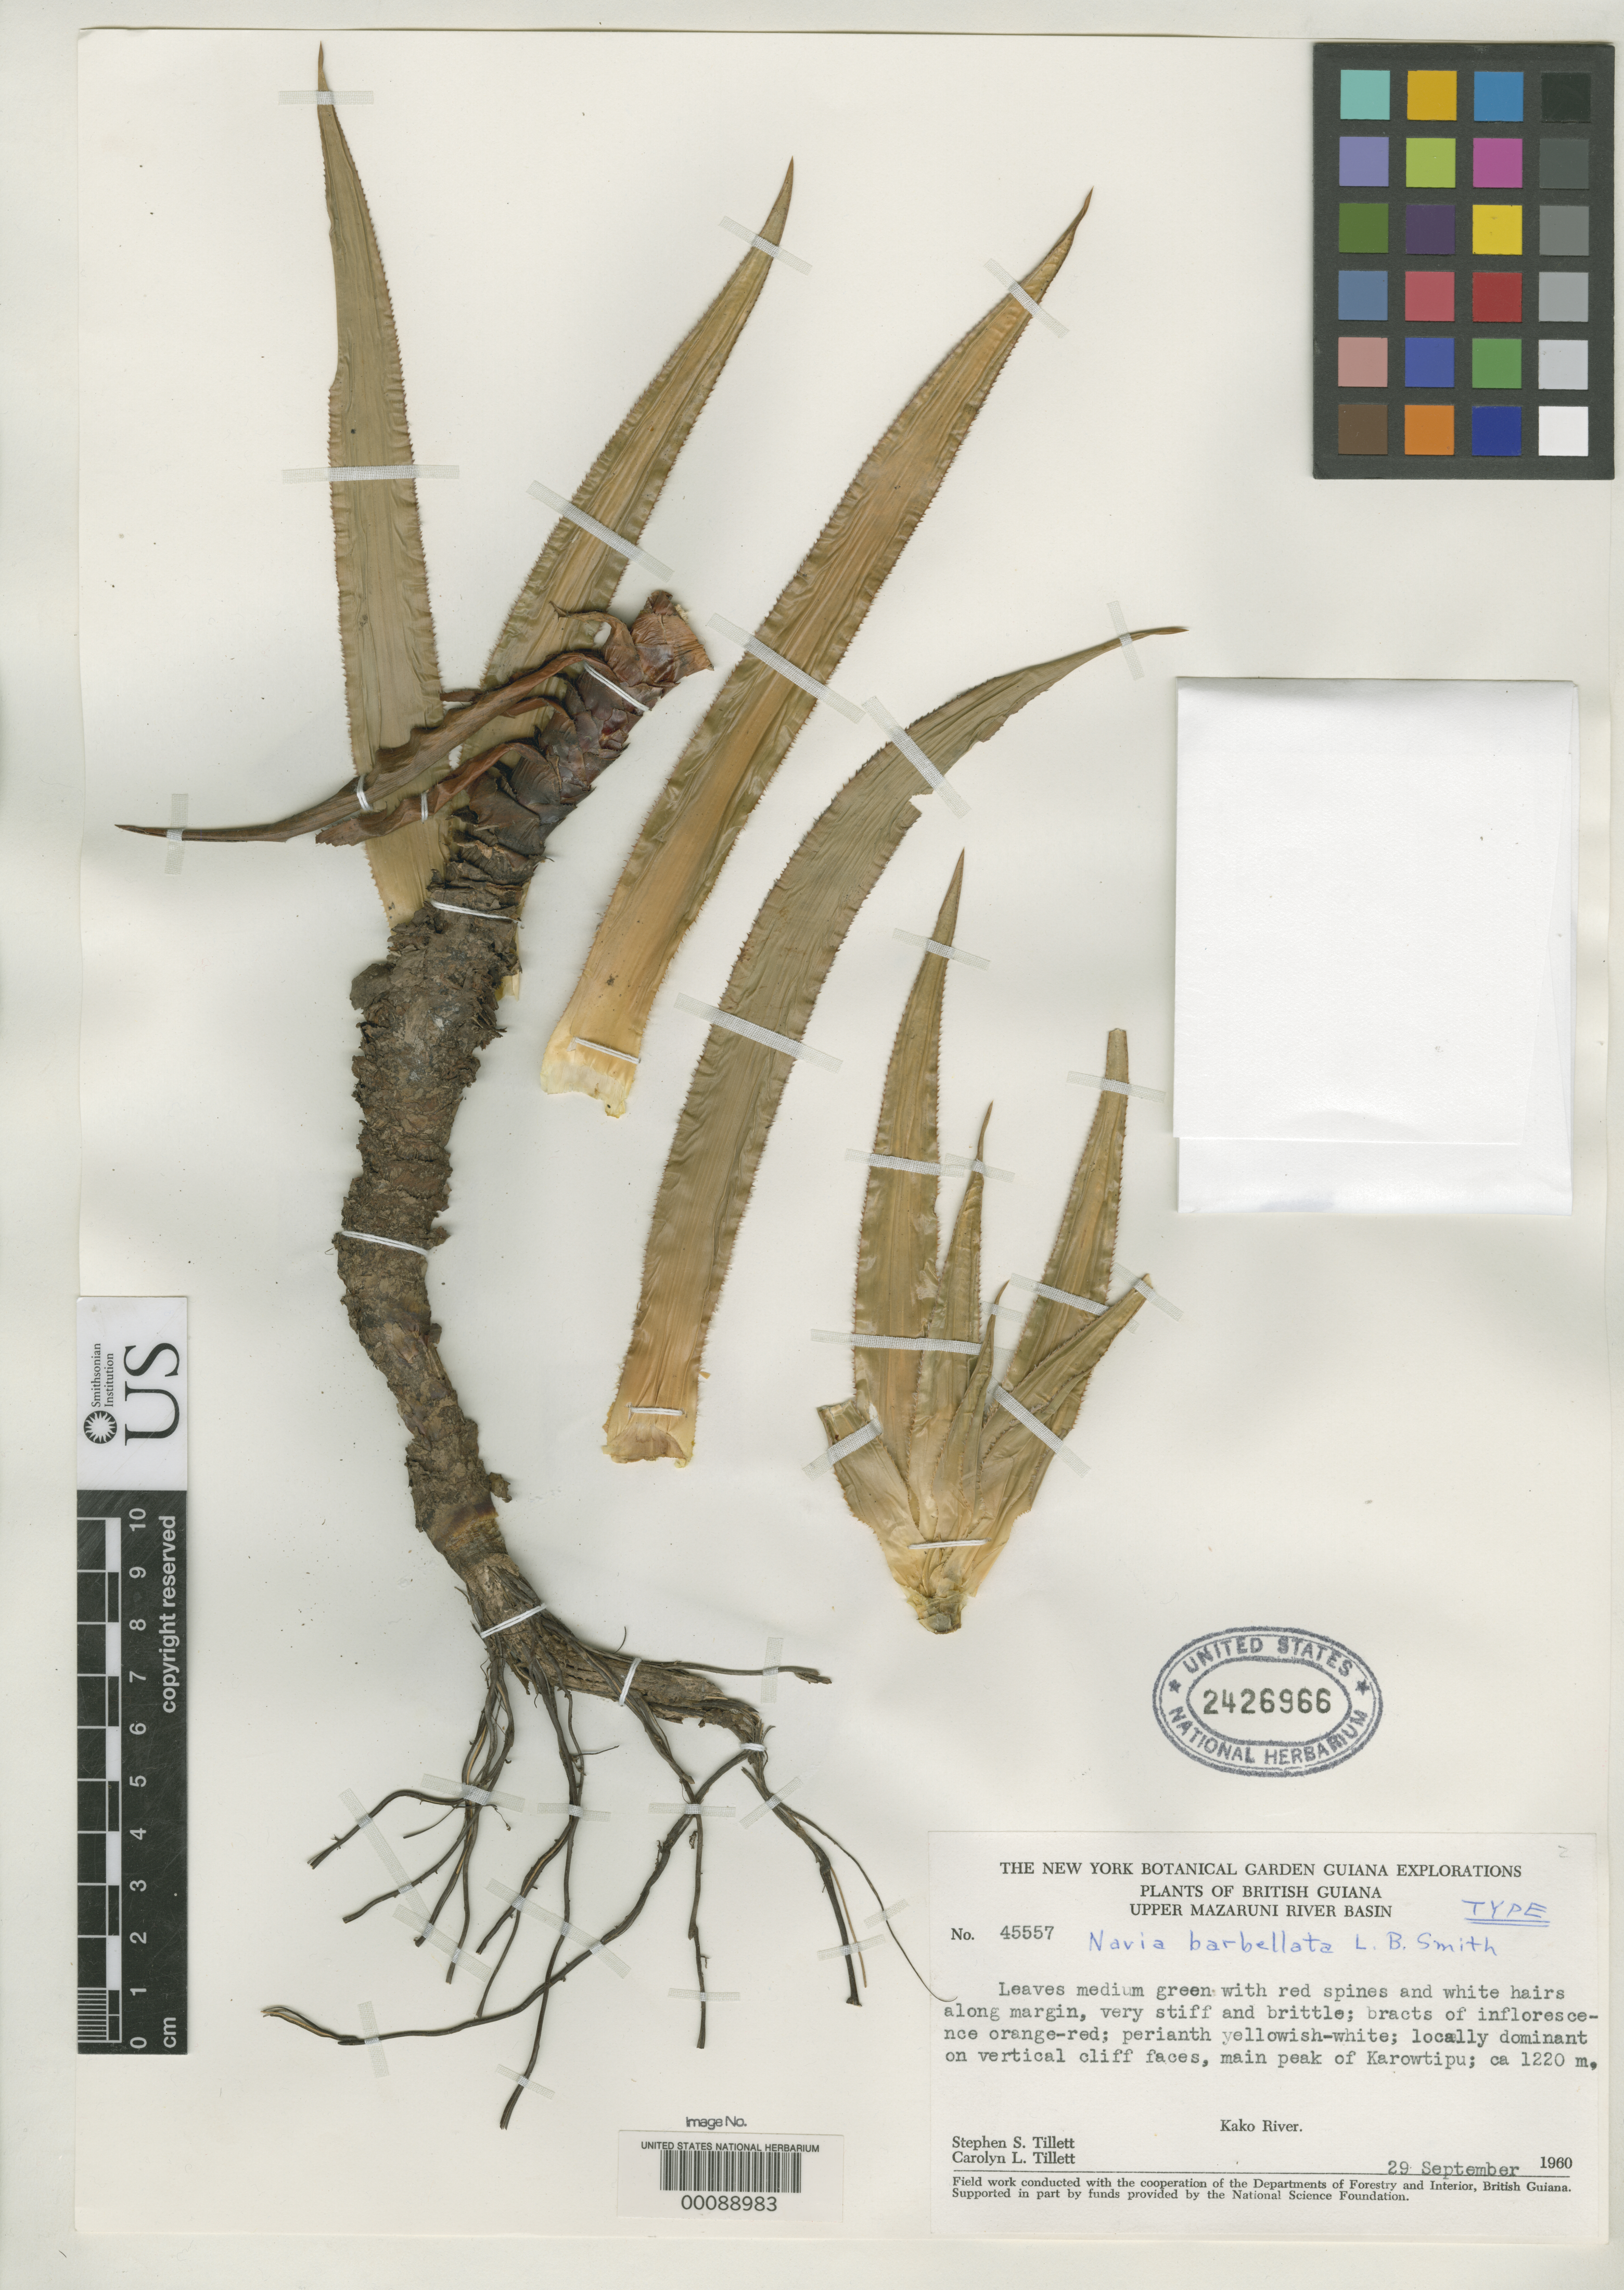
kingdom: Plantae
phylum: Tracheophyta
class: Liliopsida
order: Poales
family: Bromeliaceae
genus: Navia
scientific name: Navia barbellata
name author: L.B. Sm.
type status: Holotype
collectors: S. S. Tillett & C. L. Tillett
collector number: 45557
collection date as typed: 29 Sep 1960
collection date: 1960-09-29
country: Guyana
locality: Kako River.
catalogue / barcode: US 2426966